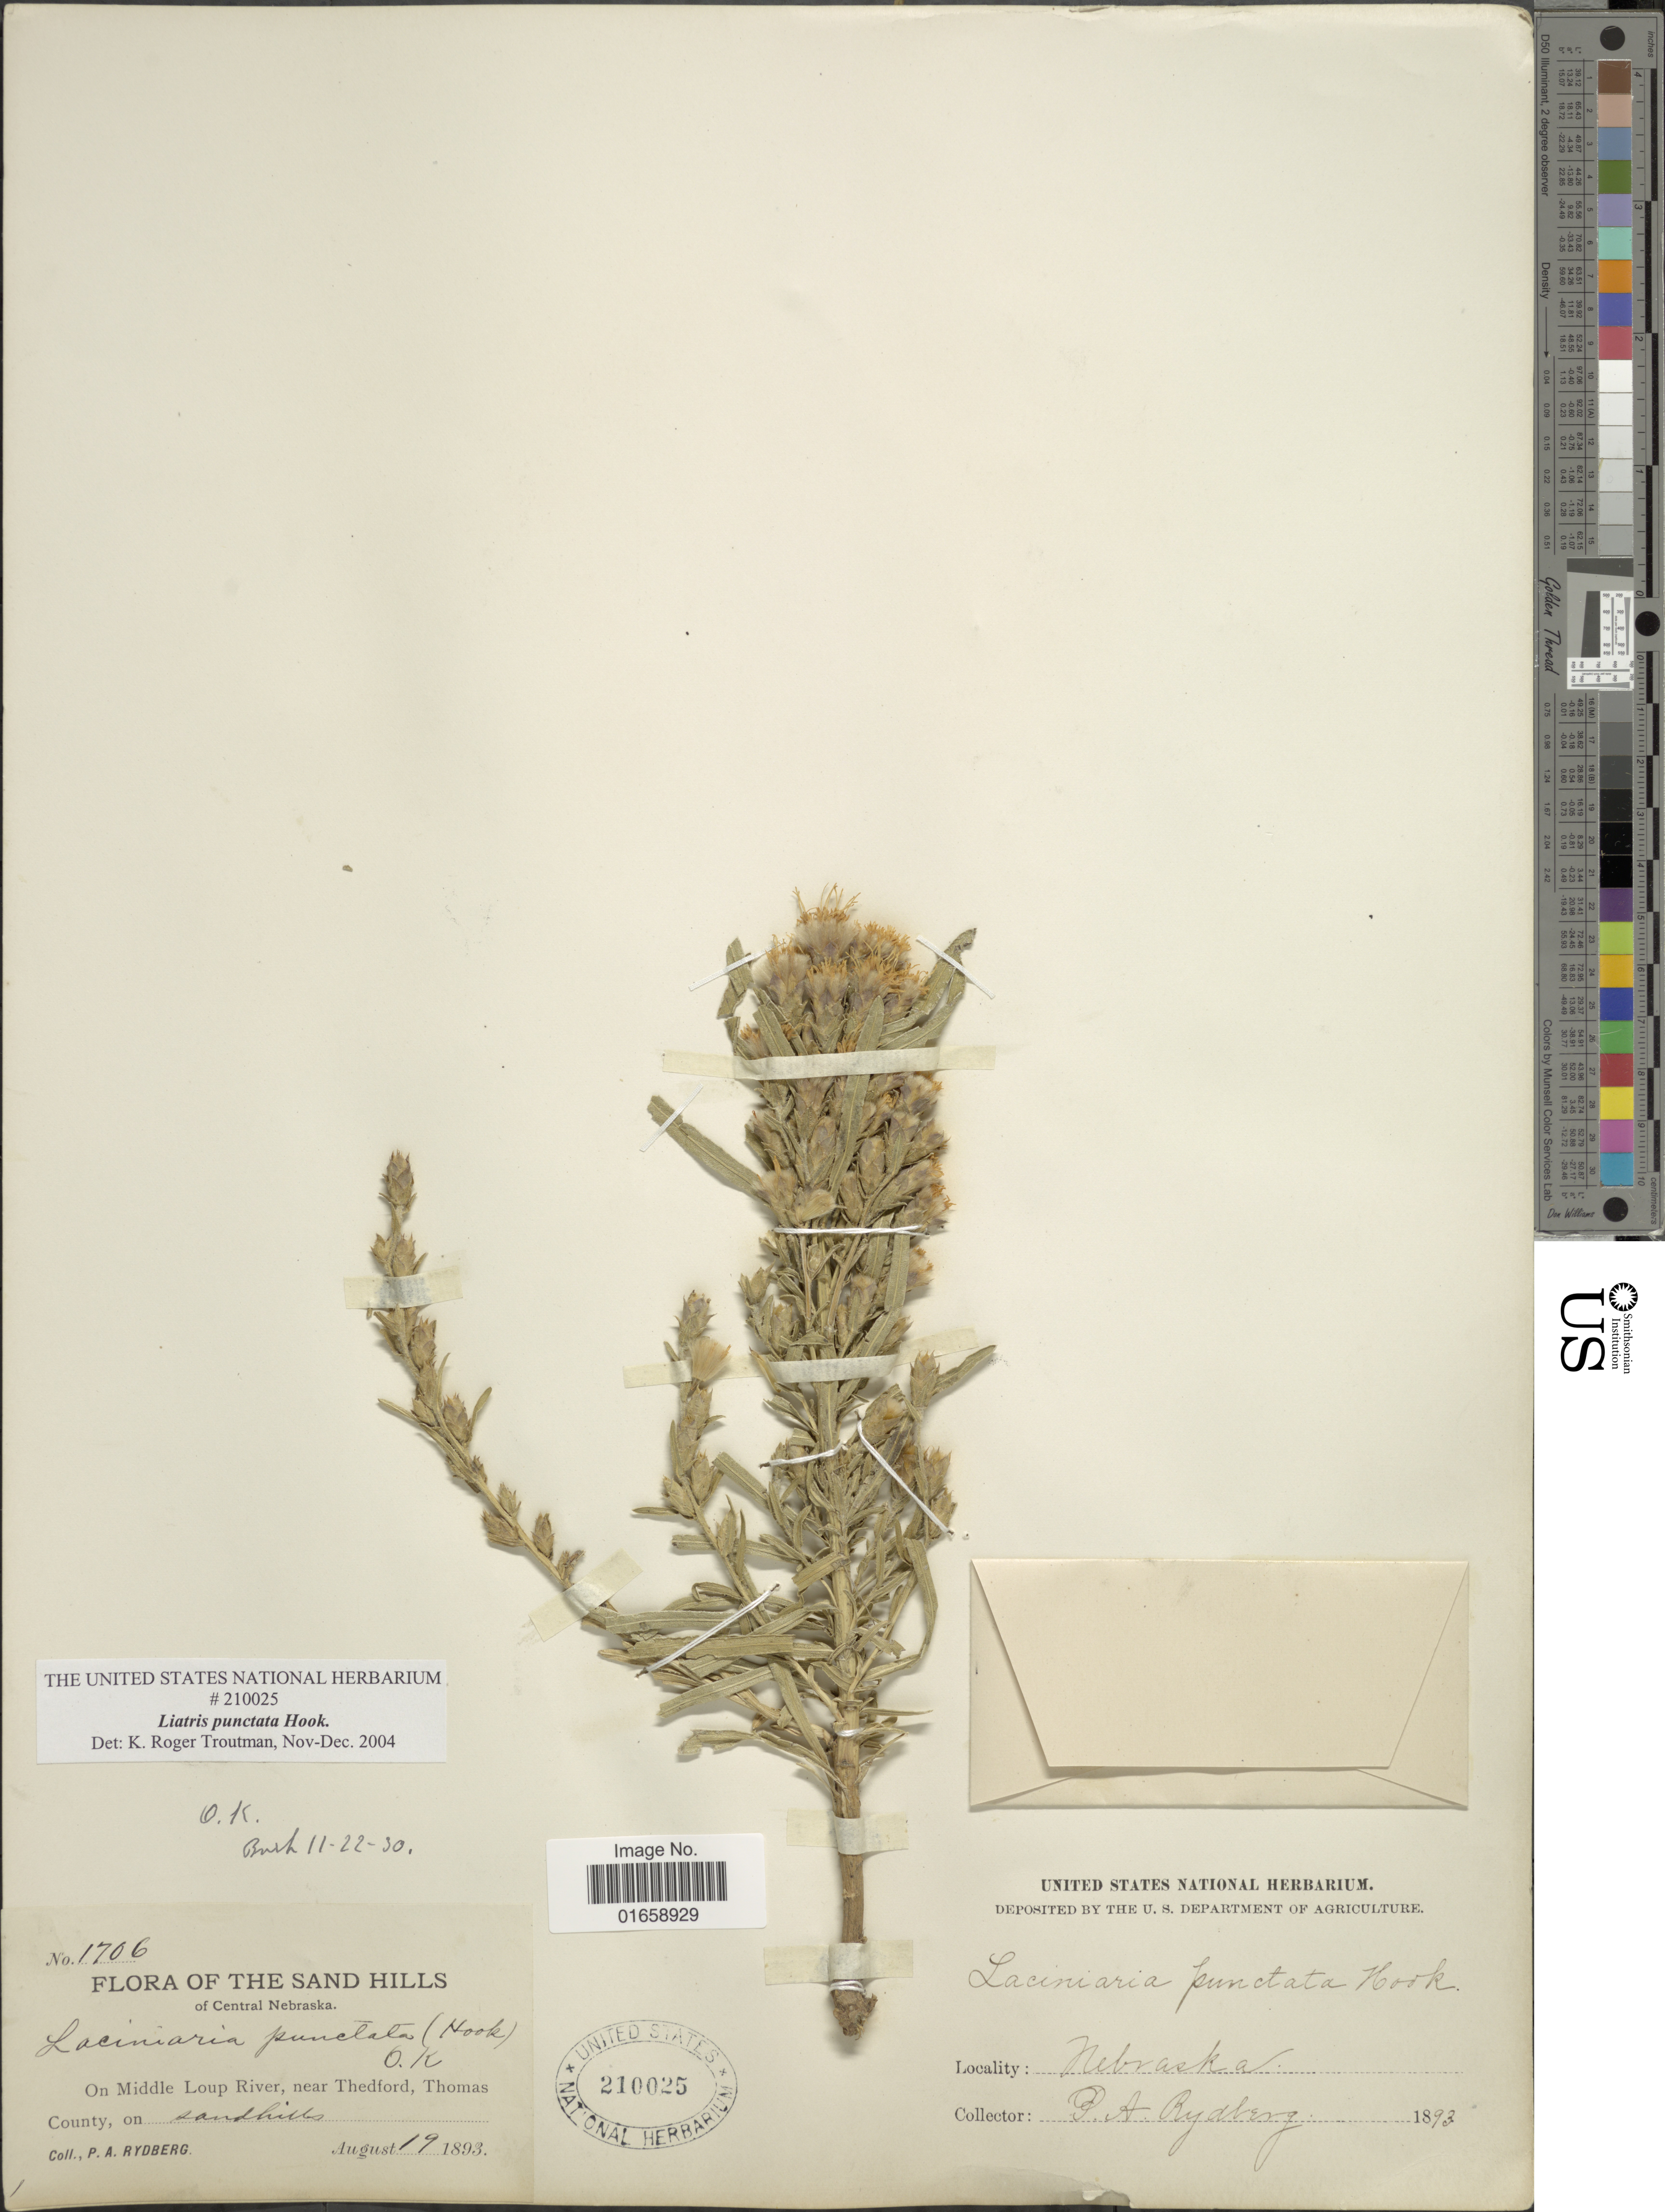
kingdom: Plantae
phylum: Tracheophyta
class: Magnoliopsida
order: Asterales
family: Asteraceae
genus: Liatris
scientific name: Liatris punctata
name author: Hook.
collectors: P. A. Rydberg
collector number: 1706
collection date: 1893-08-19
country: United States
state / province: Nebraska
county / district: Thomas County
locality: The Sand Hills of Central Nebraska, On middle Loup River, near Thedford, on sandhills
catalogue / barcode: US 210025